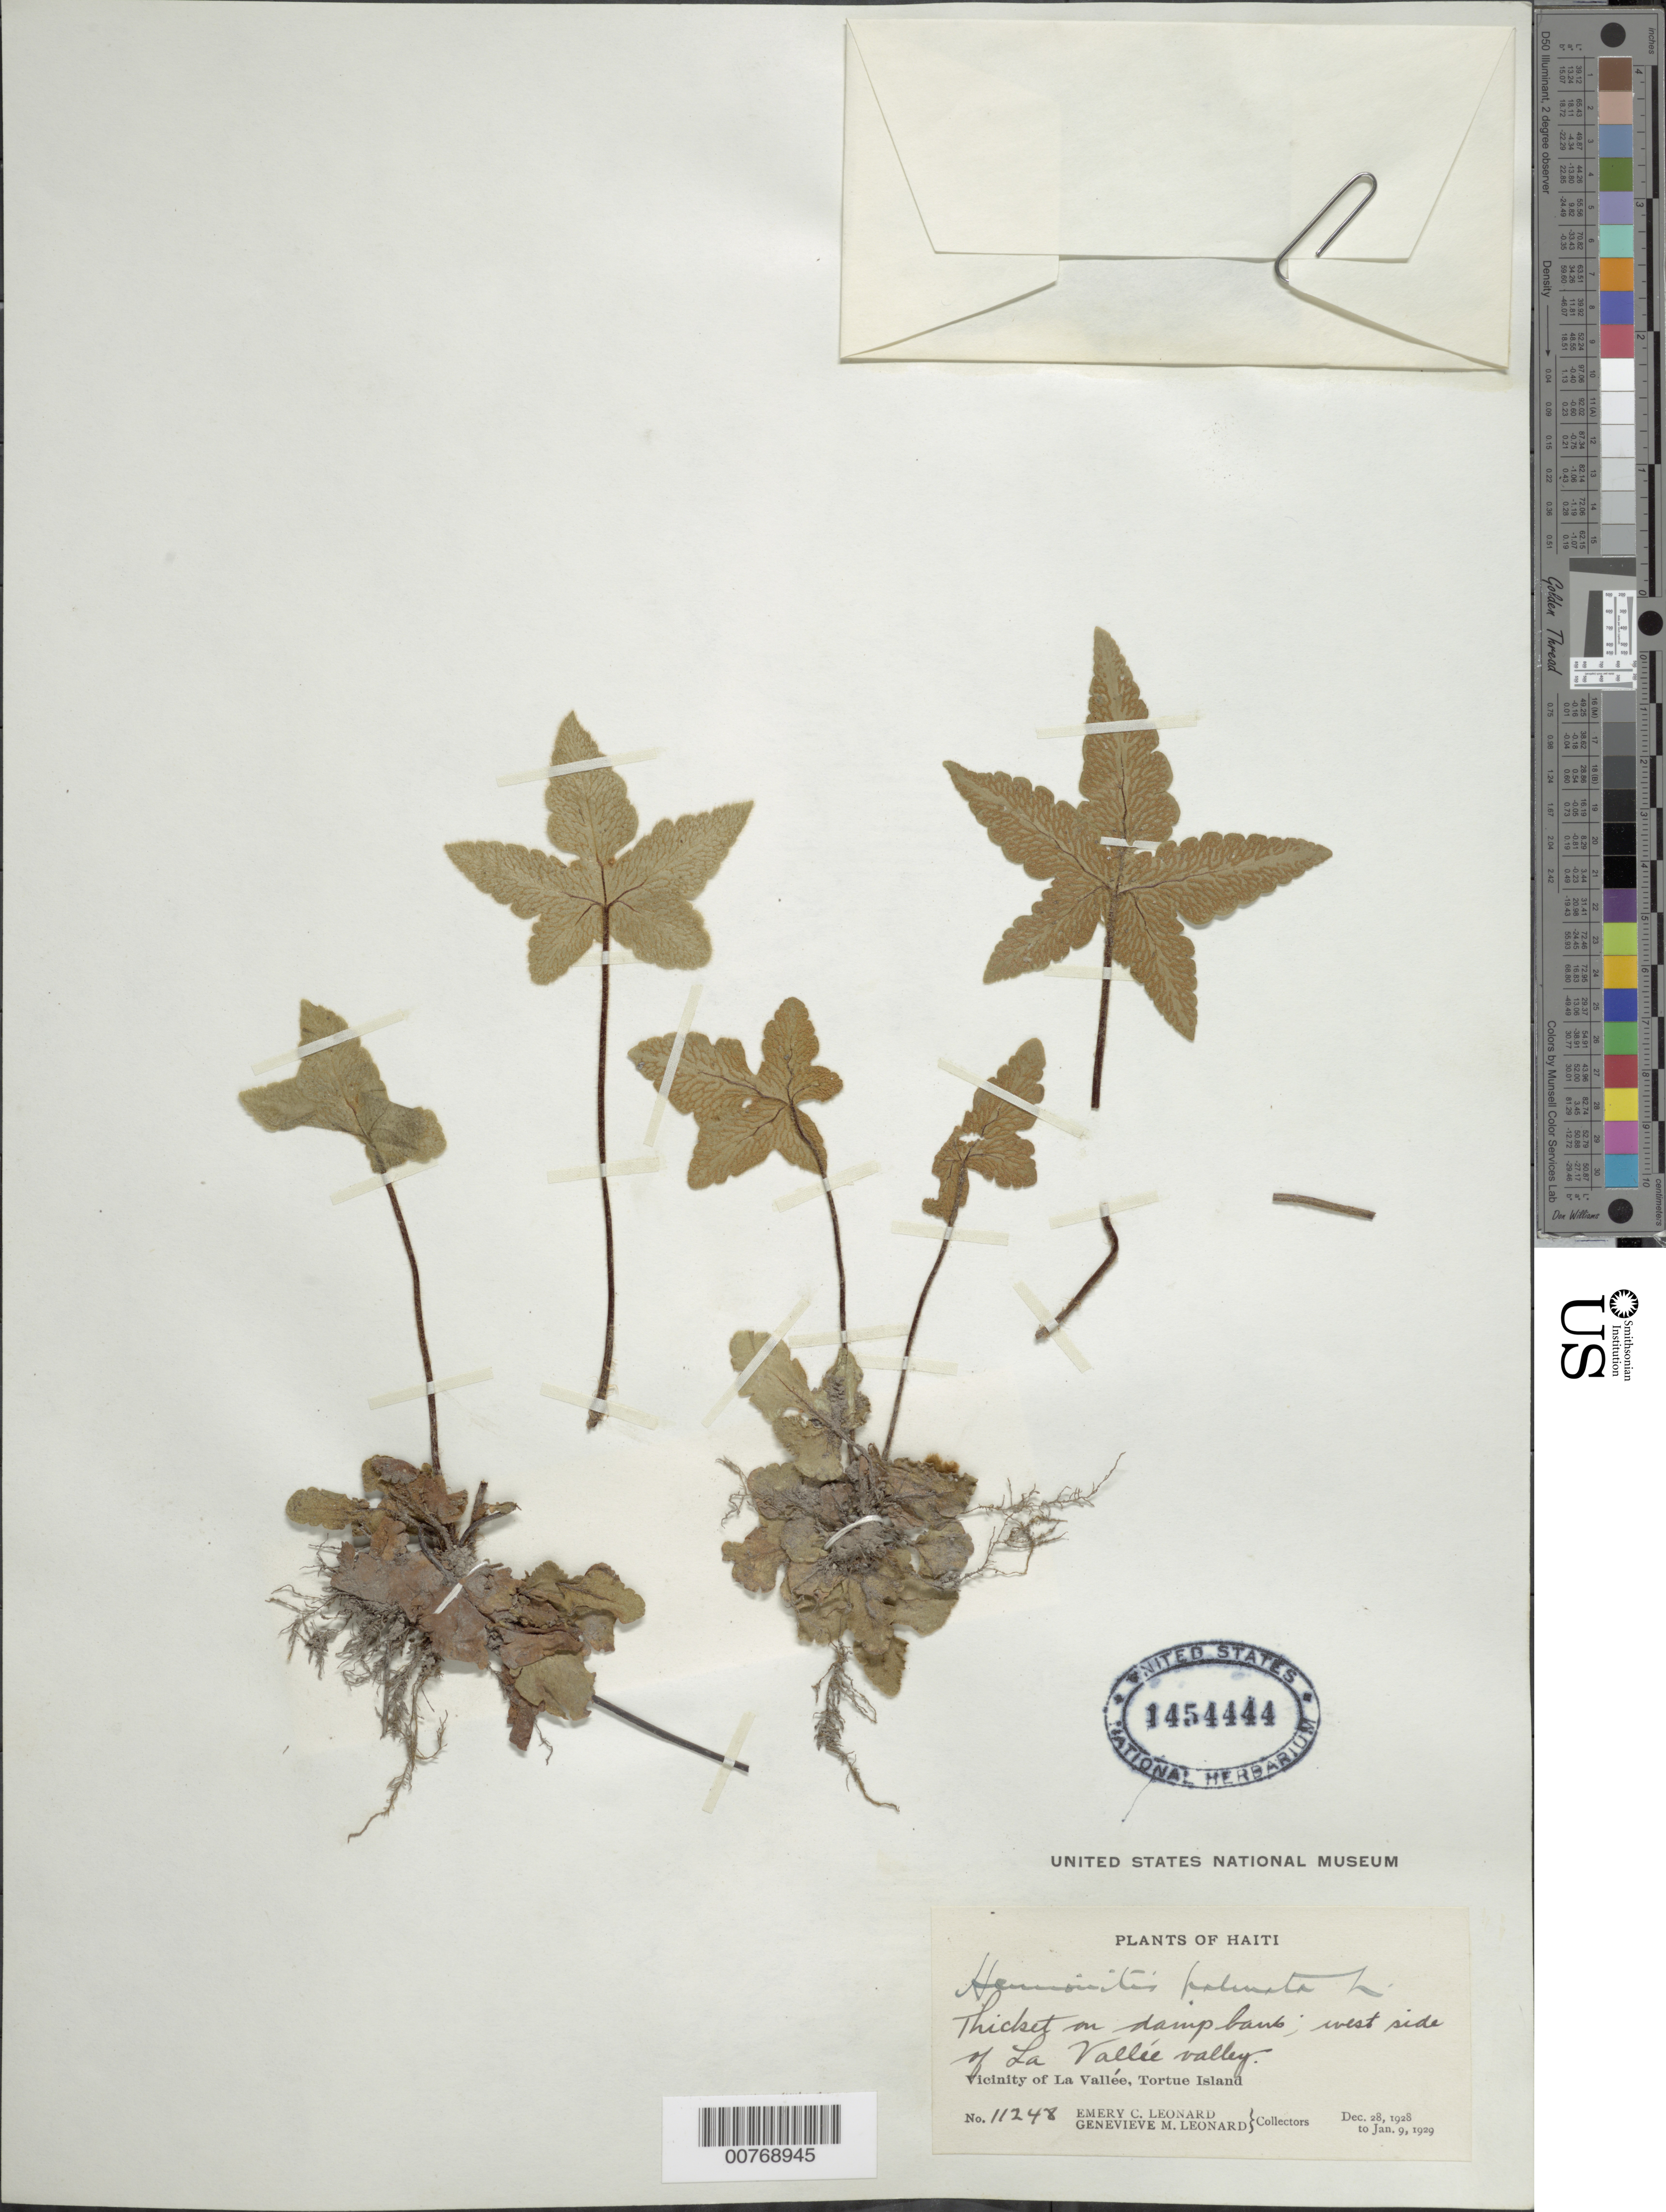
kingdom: Plantae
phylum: Tracheophyta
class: Polypodiopsida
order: Polypodiales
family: Pteridaceae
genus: Hemionitis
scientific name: Hemionitis palmata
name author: L.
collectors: E. C. Leonard & G. M. Leonard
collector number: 11248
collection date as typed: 28 Dec 1928 to 09 Jan 1929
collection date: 1928-12-28/1929-01-09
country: Haiti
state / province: Nord-Óuest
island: Île de la Tortue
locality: Vicinity of La Vallée, Tortue Island, west side of La Vallée valley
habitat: Thicket on damp bank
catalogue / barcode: US 1454444